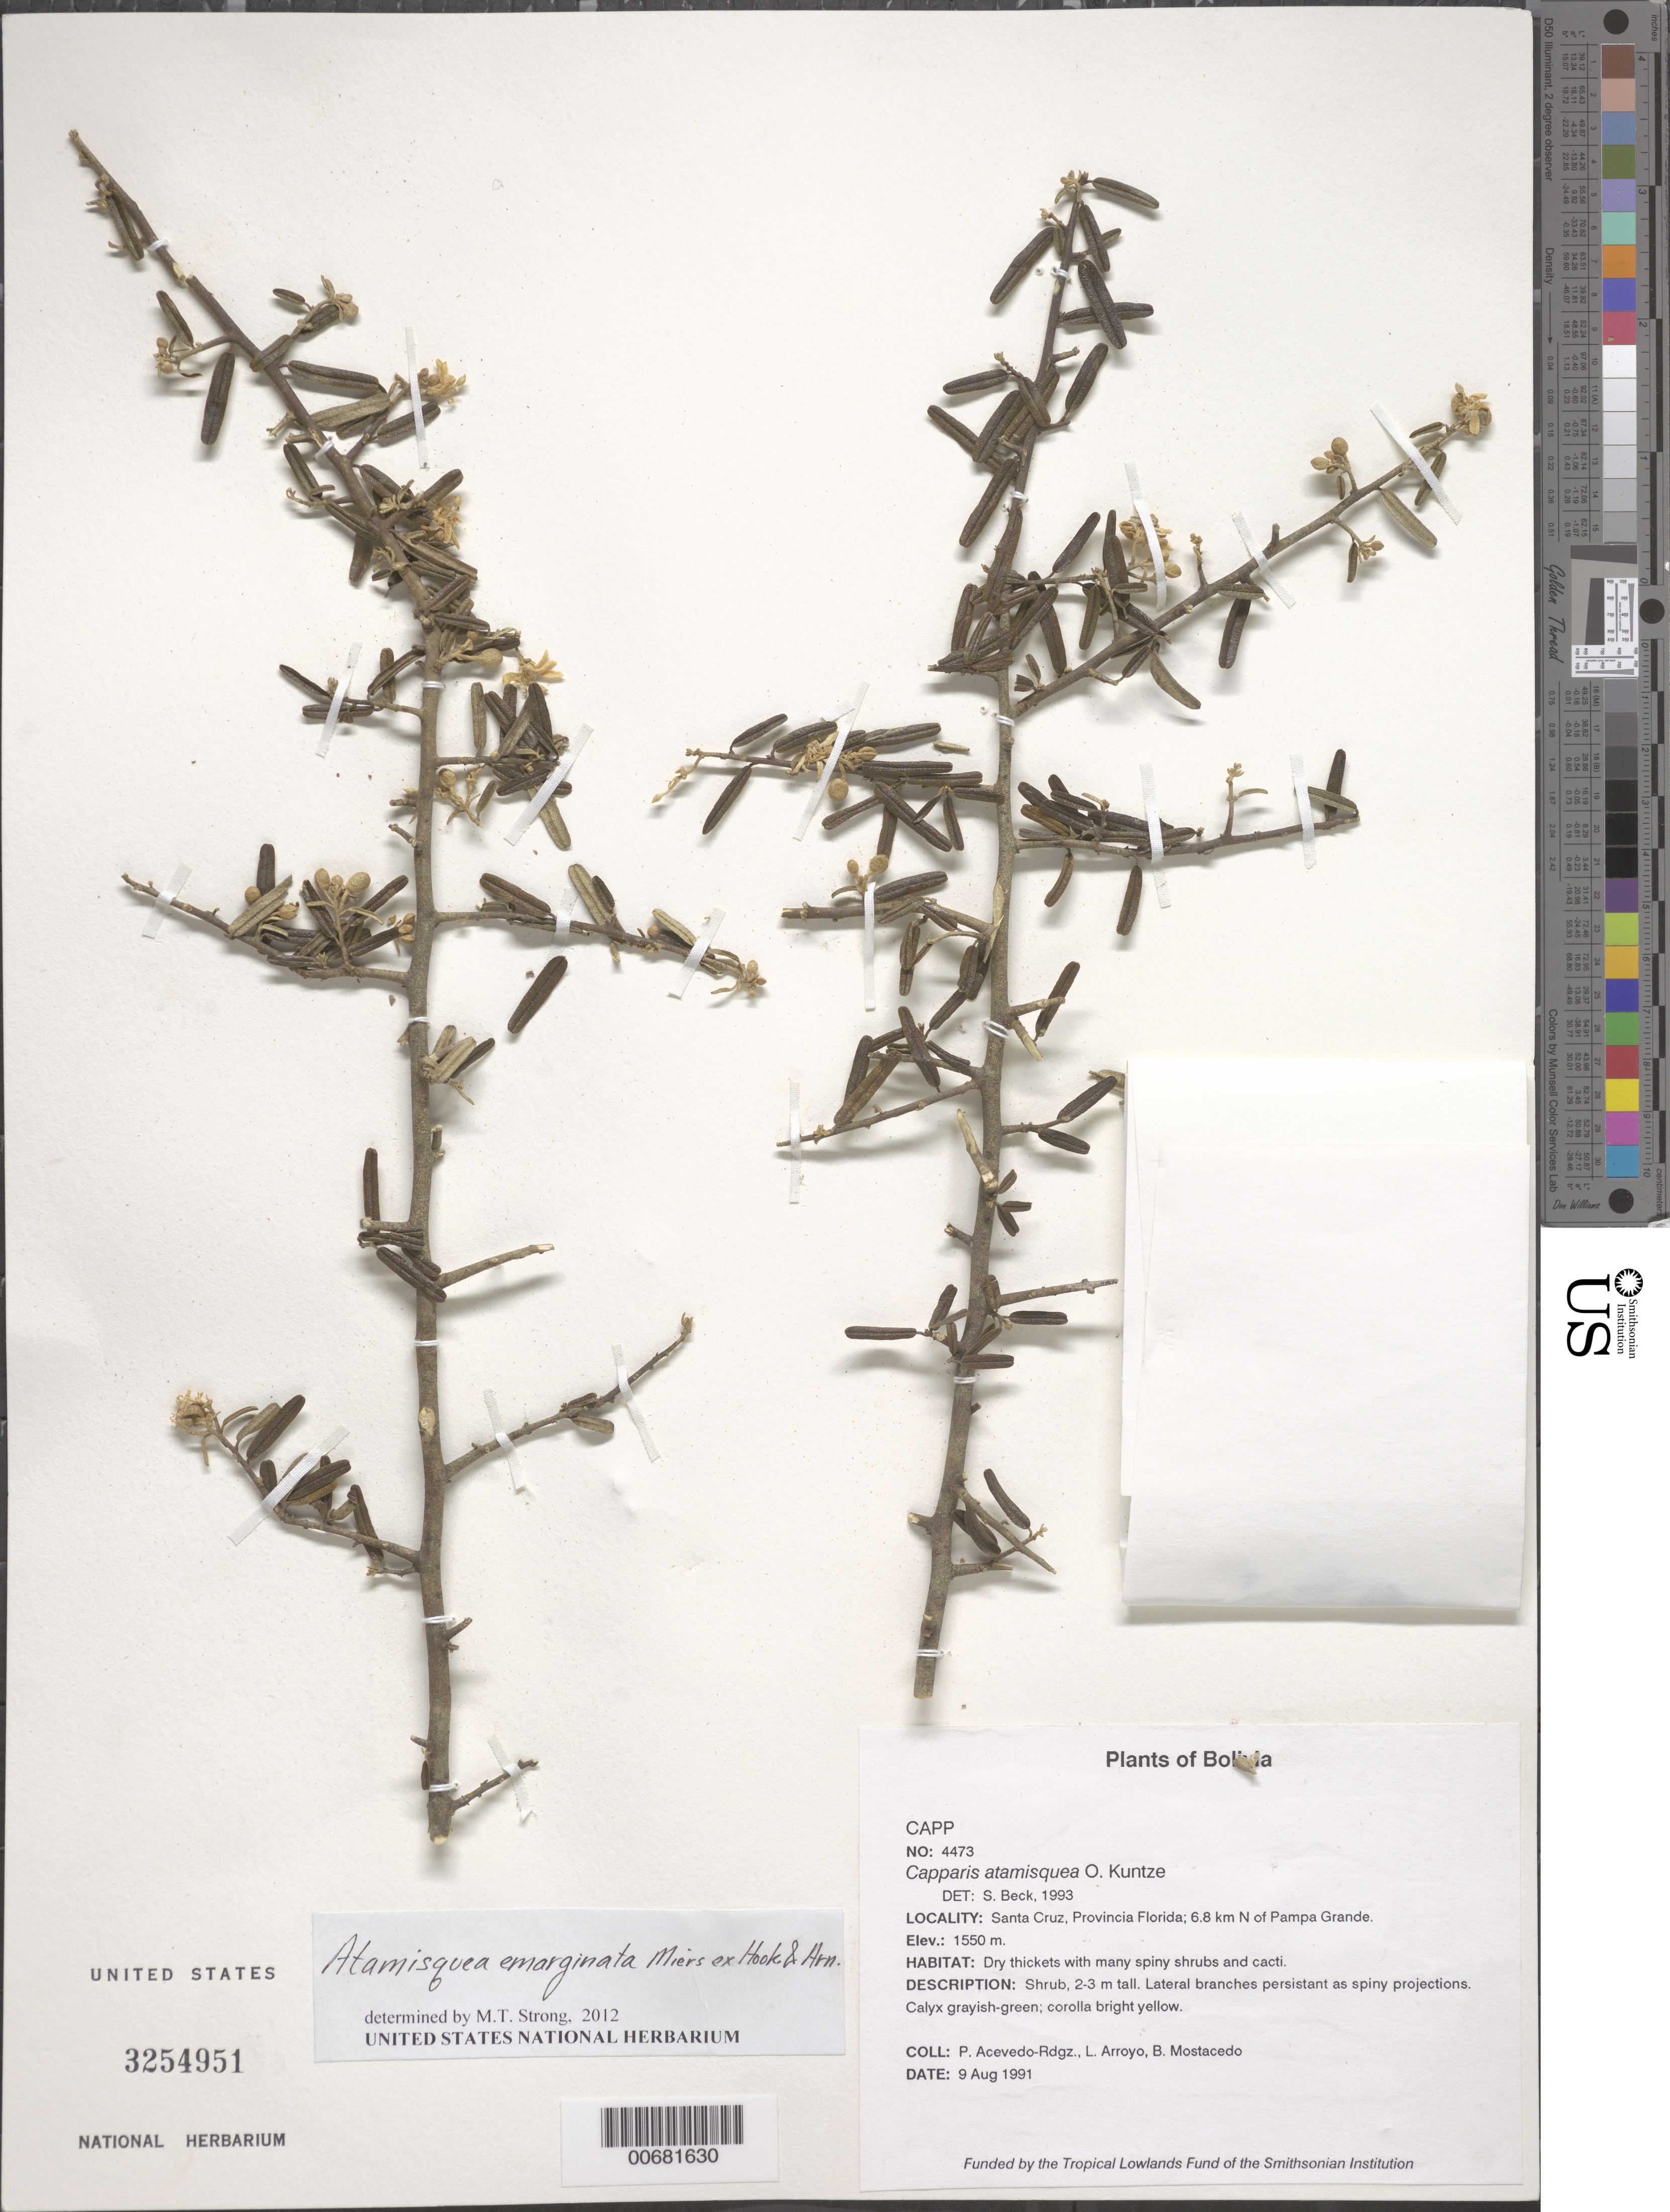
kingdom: Plantae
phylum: Tracheophyta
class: Magnoliopsida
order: Brassicales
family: Capparaceae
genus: Atamisquea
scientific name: Atamisquea emarginata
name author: Miers ex Hook. & Arn.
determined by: Sánchez Saldaña, L. M.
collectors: P. Acevedo-Rodr., L. Arroyo & B. Mostacedo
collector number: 4473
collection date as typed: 09 Aug 1991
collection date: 1991-08-09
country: Bolivia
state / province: Santa Cruz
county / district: Florida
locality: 6.8 km N of Pampa Grande.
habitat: Dry thickets with many spiny shrubs and cacti.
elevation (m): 1550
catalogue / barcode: US 3254951